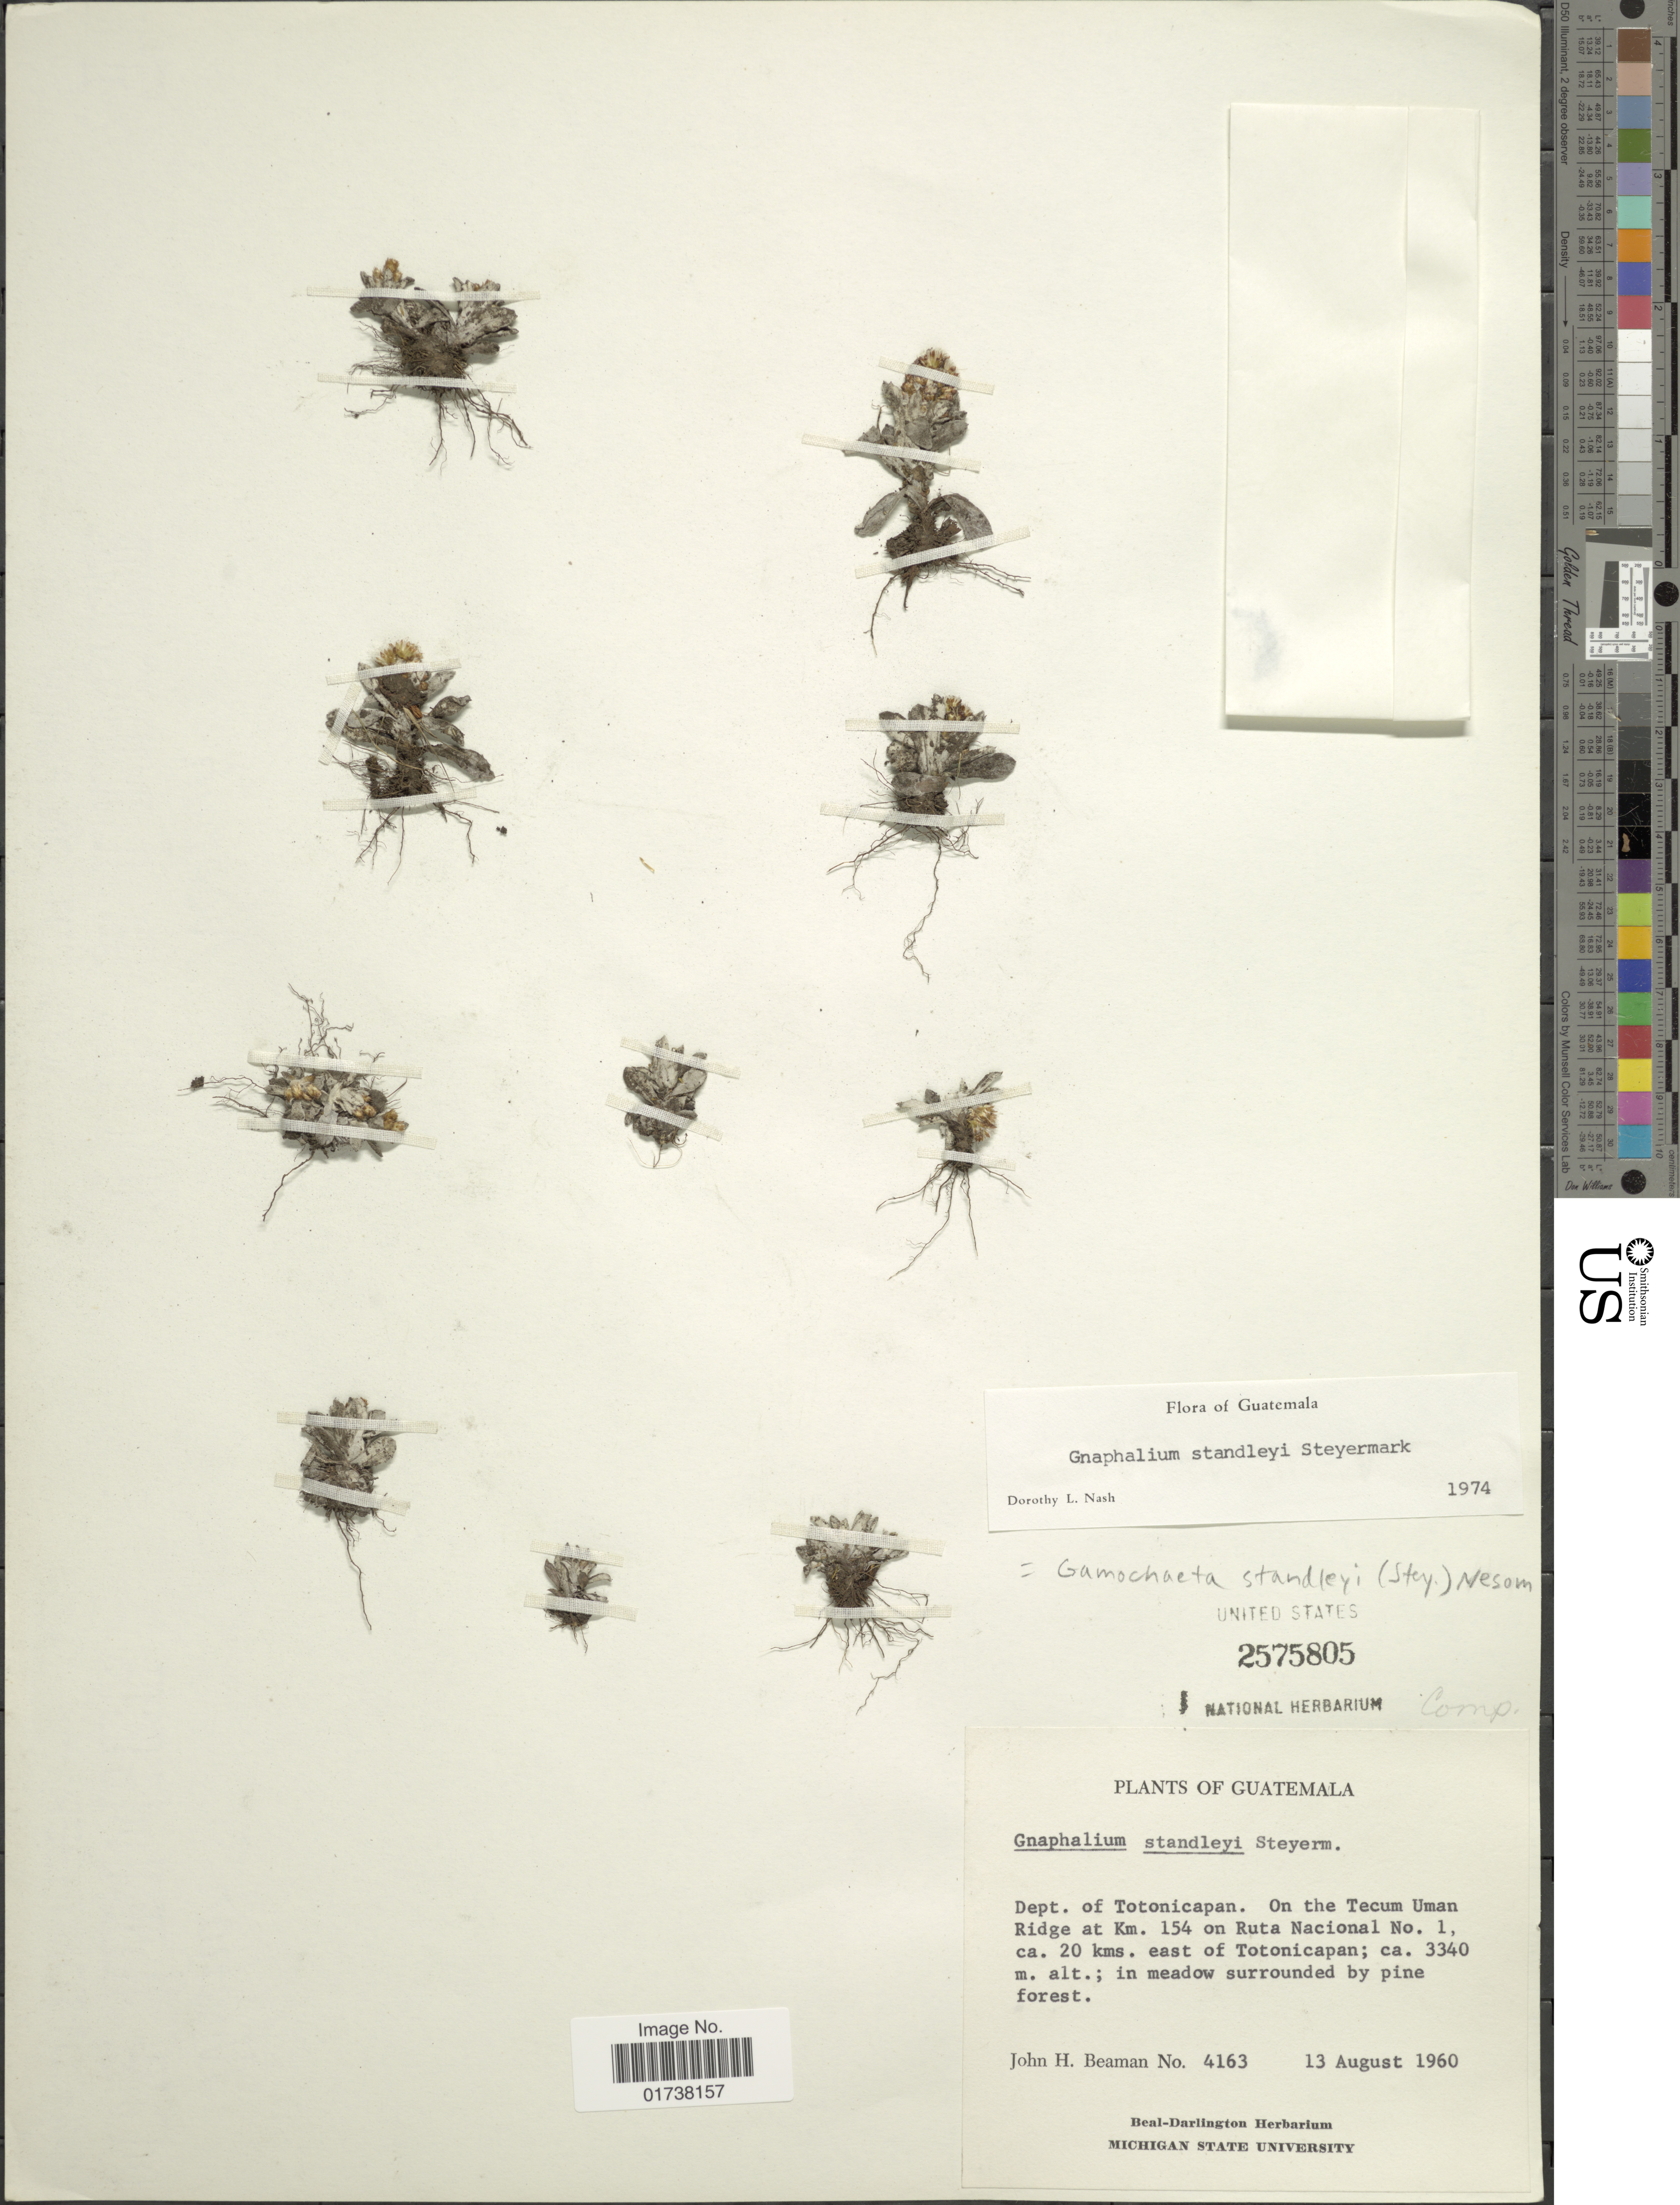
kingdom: Plantae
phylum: Tracheophyta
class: Magnoliopsida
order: Asterales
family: Asteraceae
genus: Gamochaeta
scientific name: Gamochaeta standleyi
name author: (Steyerm.) G.L. Nesom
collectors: J. H. Beaman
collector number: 4163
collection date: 1960-08-13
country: Guatemala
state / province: Totonicapan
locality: On the Tecum Uman Ridge at Km. 154 on Ruta Nacional no 1., ca. 20 kms. east of Totonicapan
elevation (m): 3340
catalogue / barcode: US 2575805